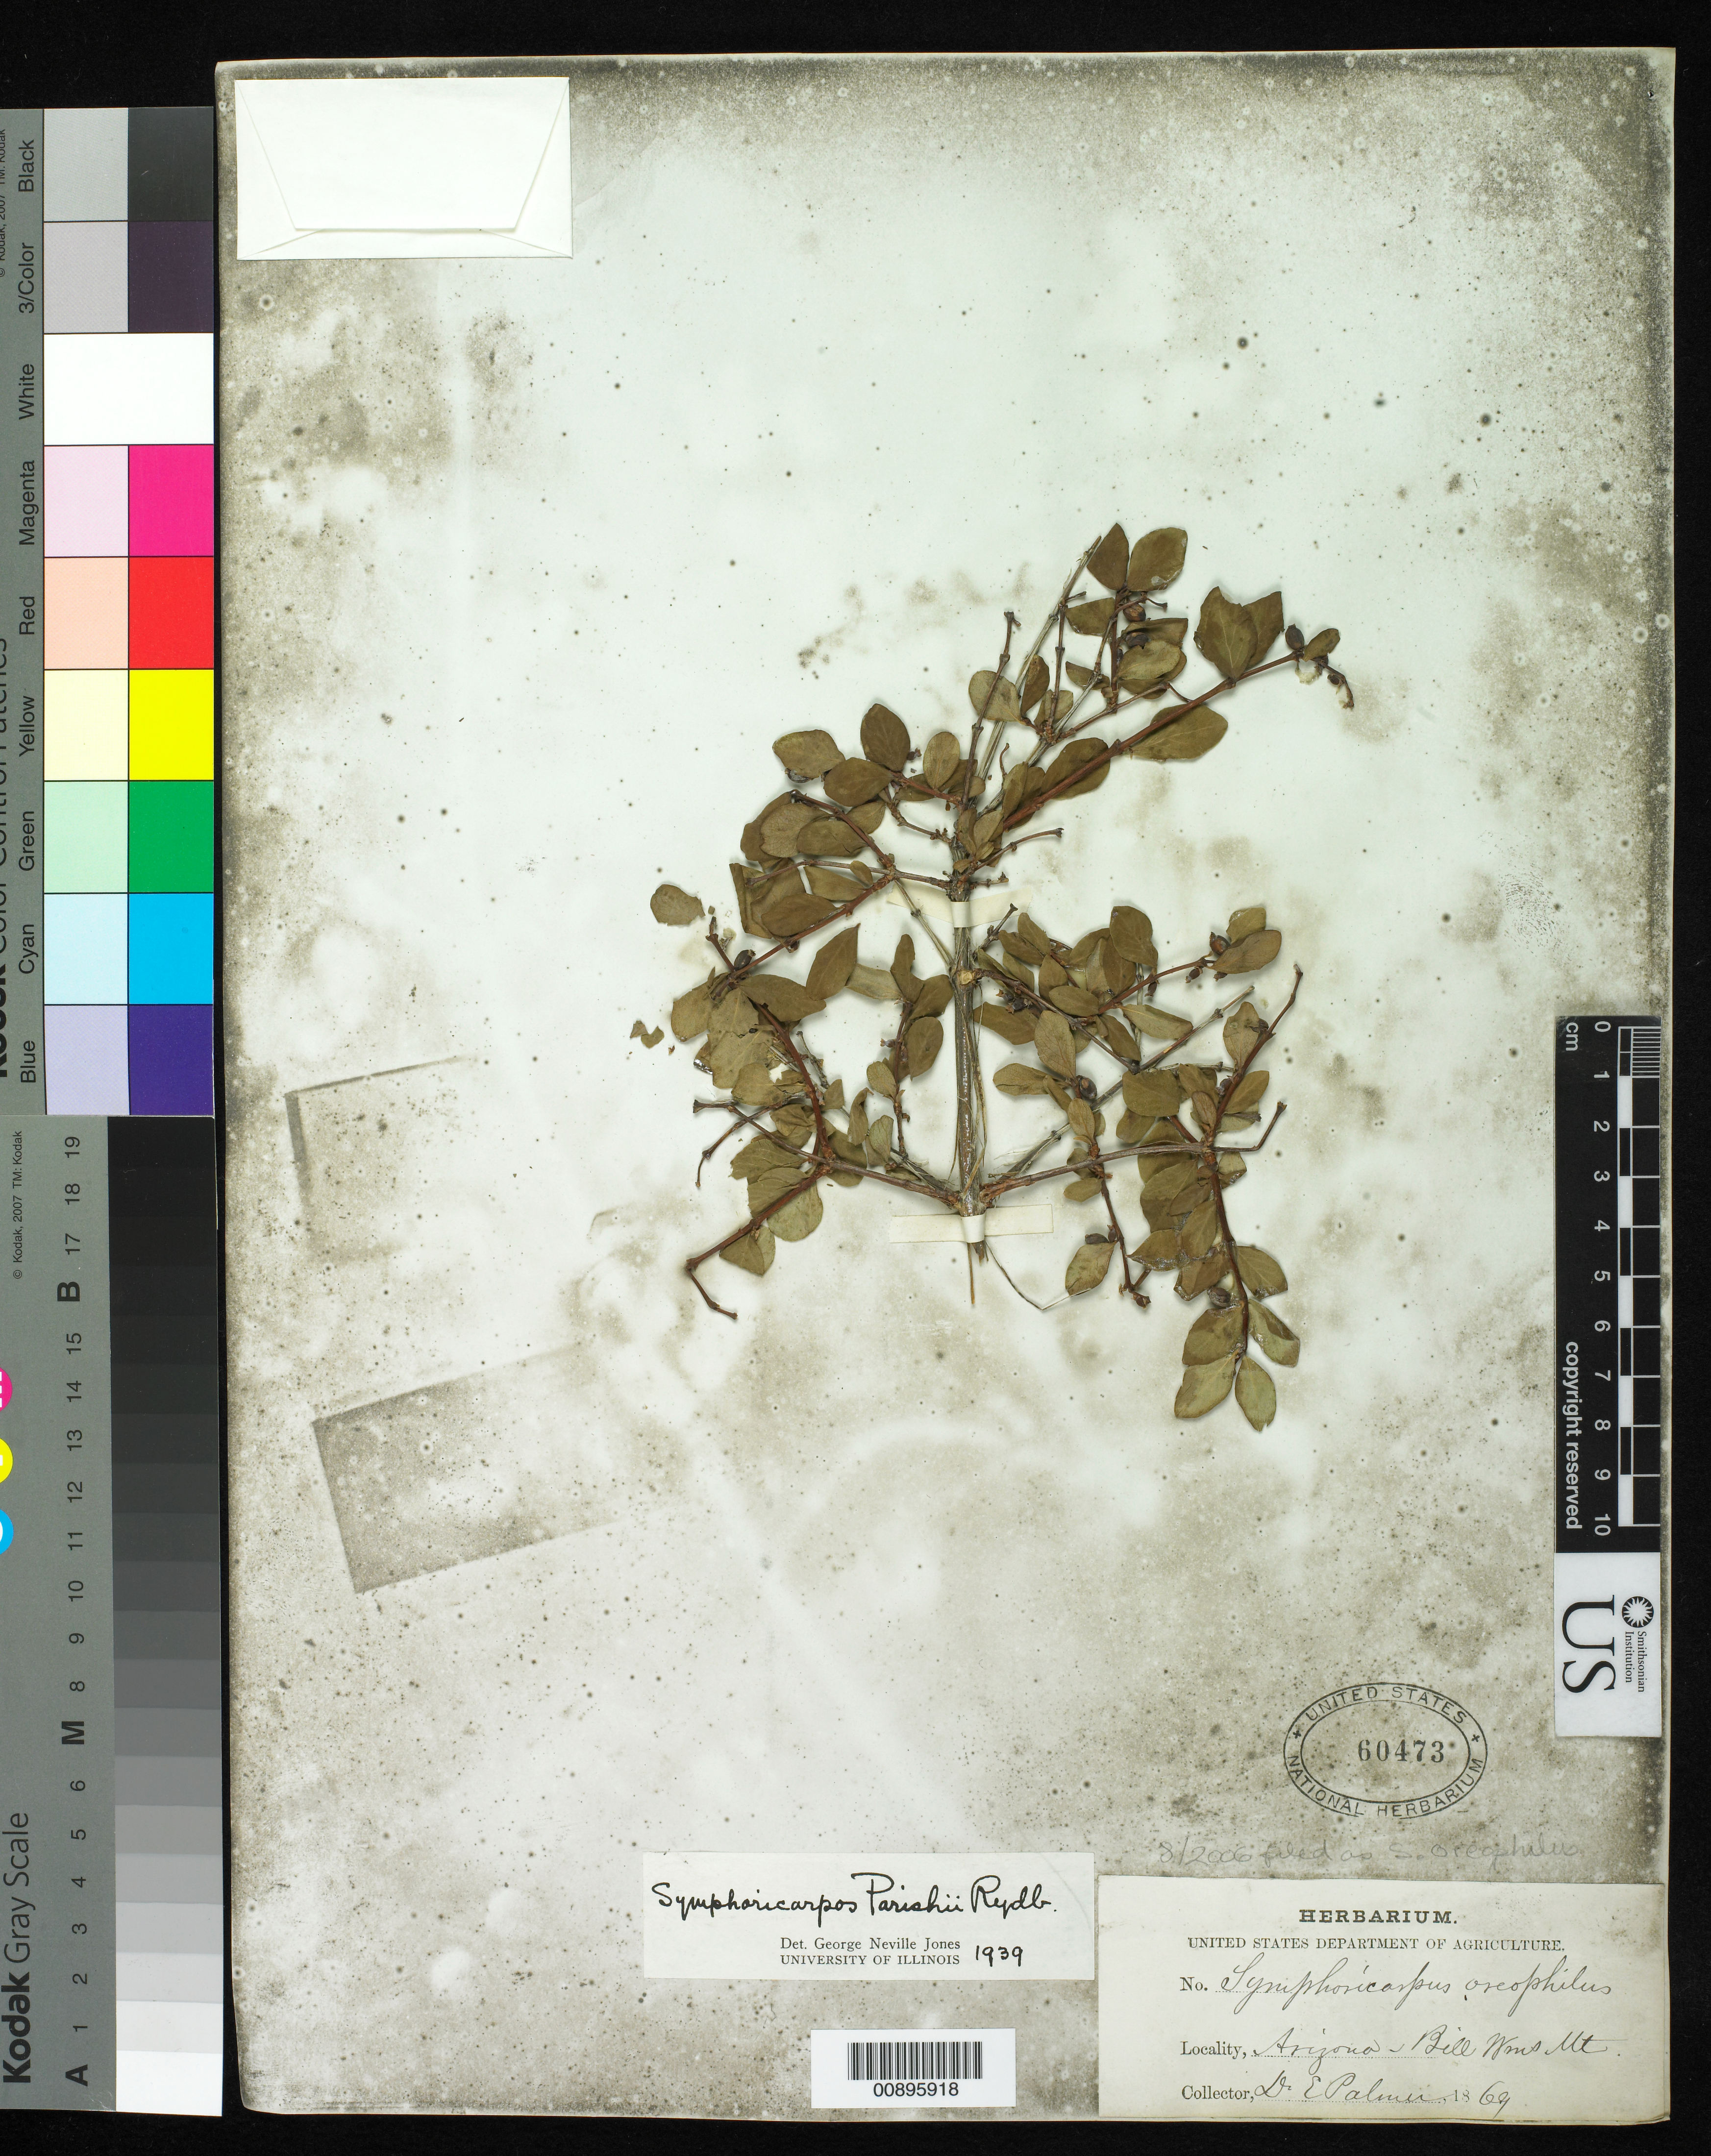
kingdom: Plantae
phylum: Tracheophyta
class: Magnoliopsida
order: Dipsacales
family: Caprifoliaceae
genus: Symphoricarpos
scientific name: Symphoricarpos oreophilus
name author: A. Gray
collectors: E. Palmer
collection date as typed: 1869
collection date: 1869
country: United States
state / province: Arizona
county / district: Coconino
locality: Bill Williams Mts.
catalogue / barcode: US 60473